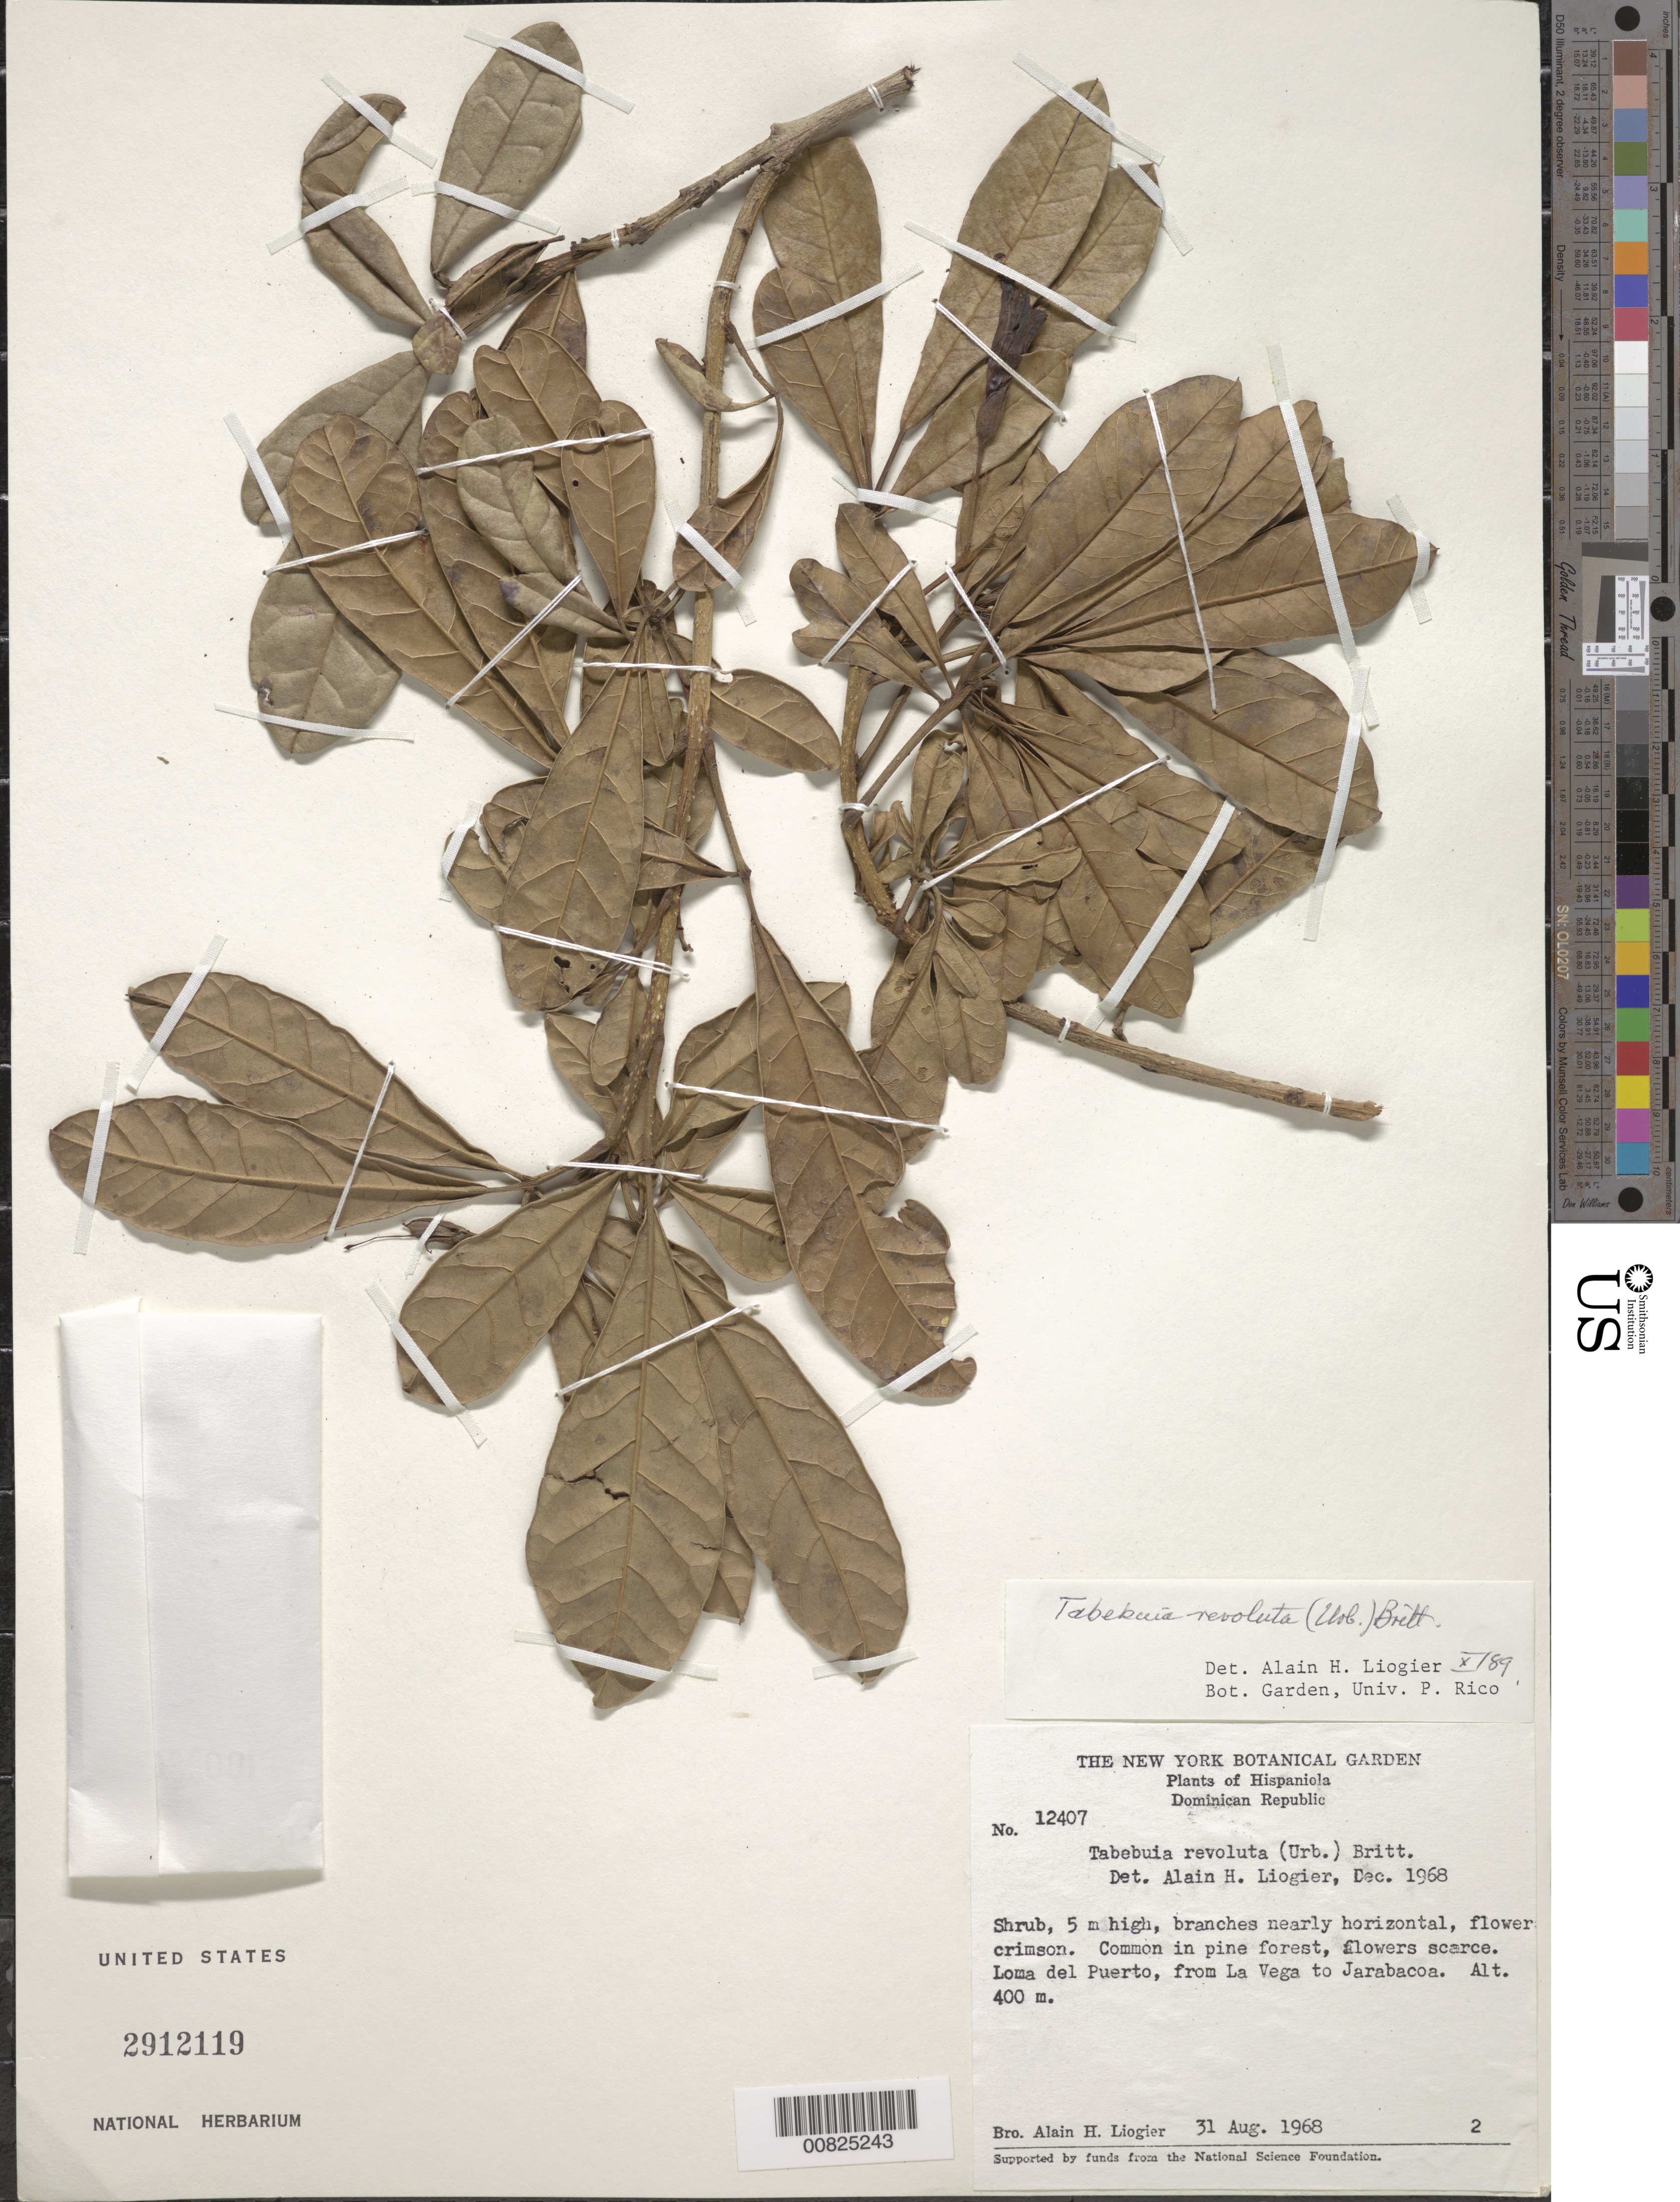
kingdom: Plantae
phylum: Tracheophyta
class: Magnoliopsida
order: Lamiales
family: Bignoniaceae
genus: Tabebuia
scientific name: Tabebuia revoluta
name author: (Urb.) Britton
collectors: A. H. Liogier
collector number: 12407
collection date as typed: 31 Aug 1968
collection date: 1968-08-31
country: Dominican Republic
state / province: La Vega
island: Hispaniola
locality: Loma del Puerto, from La Vega to Jarabacoa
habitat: Pine forest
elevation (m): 400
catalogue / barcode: US 2912119